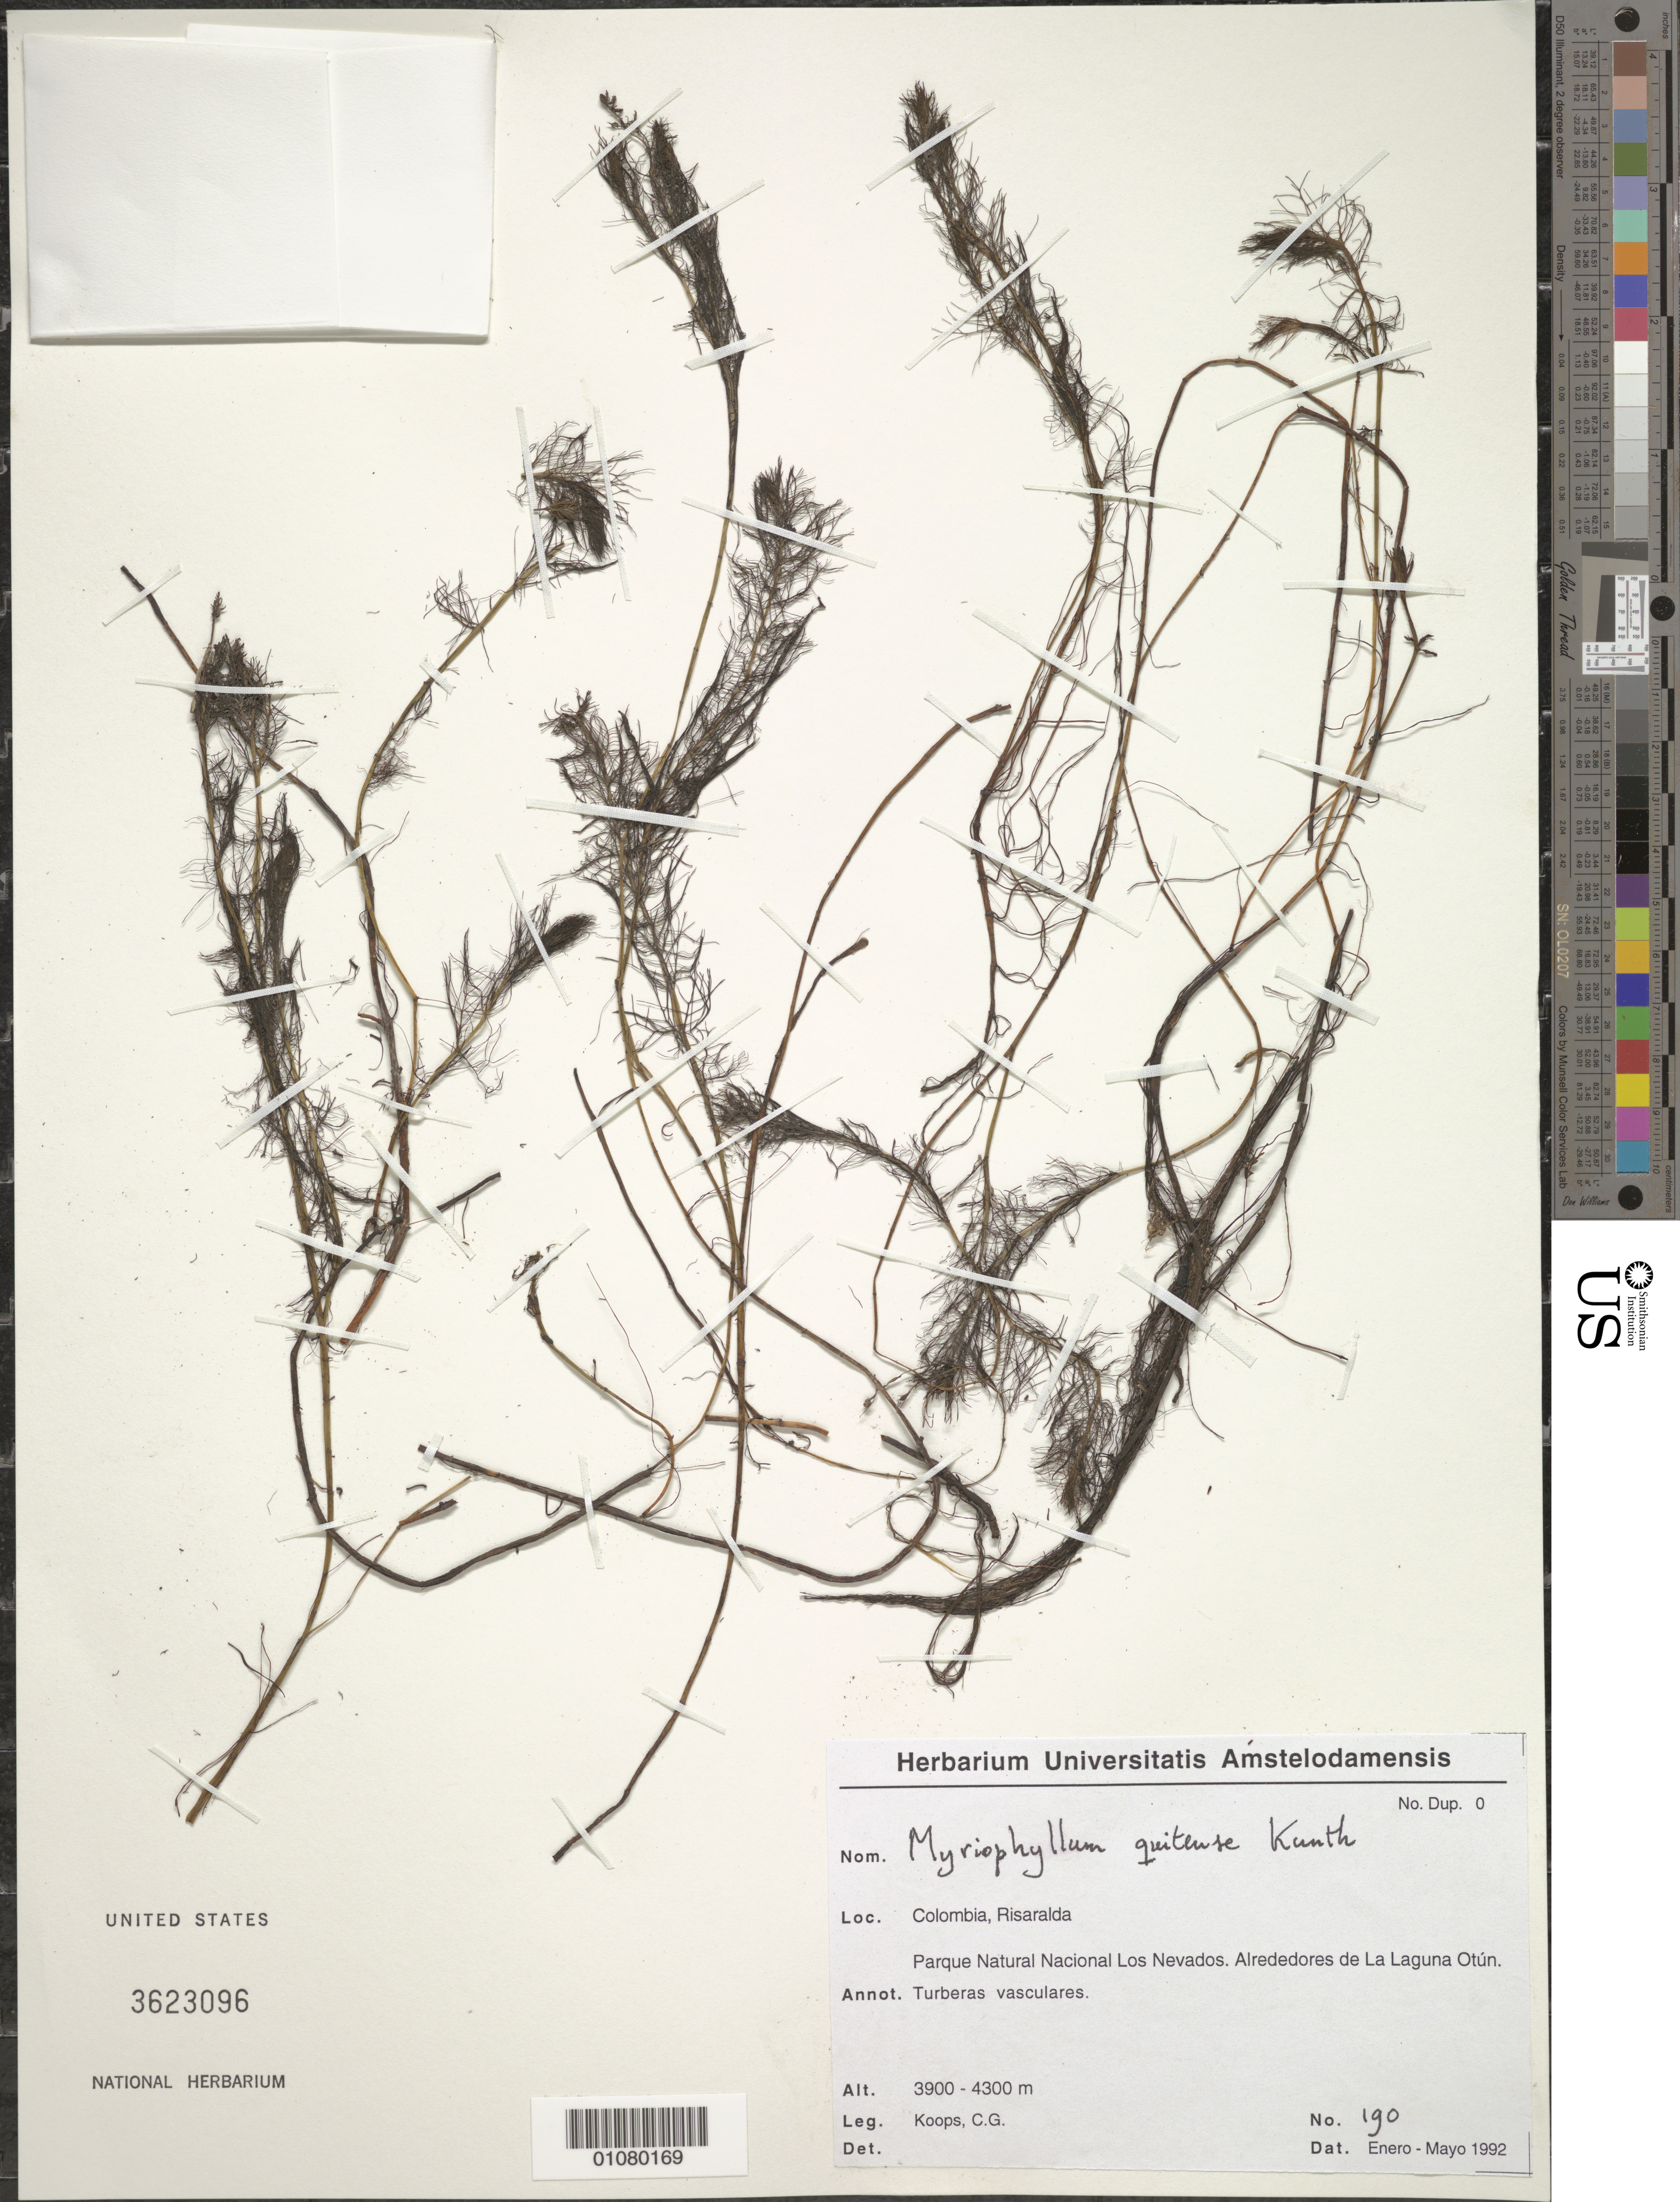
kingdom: Plantae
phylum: Tracheophyta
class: Magnoliopsida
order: Saxifragales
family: Haloragaceae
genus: Myriophyllum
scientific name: Myriophyllum quitense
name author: Kunth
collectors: C. Koops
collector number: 190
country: Colombia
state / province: Risaralda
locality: Parque Natural Nacional Los Nevados, Alrededores de La Laguna Otun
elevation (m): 3900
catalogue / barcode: US 3623096